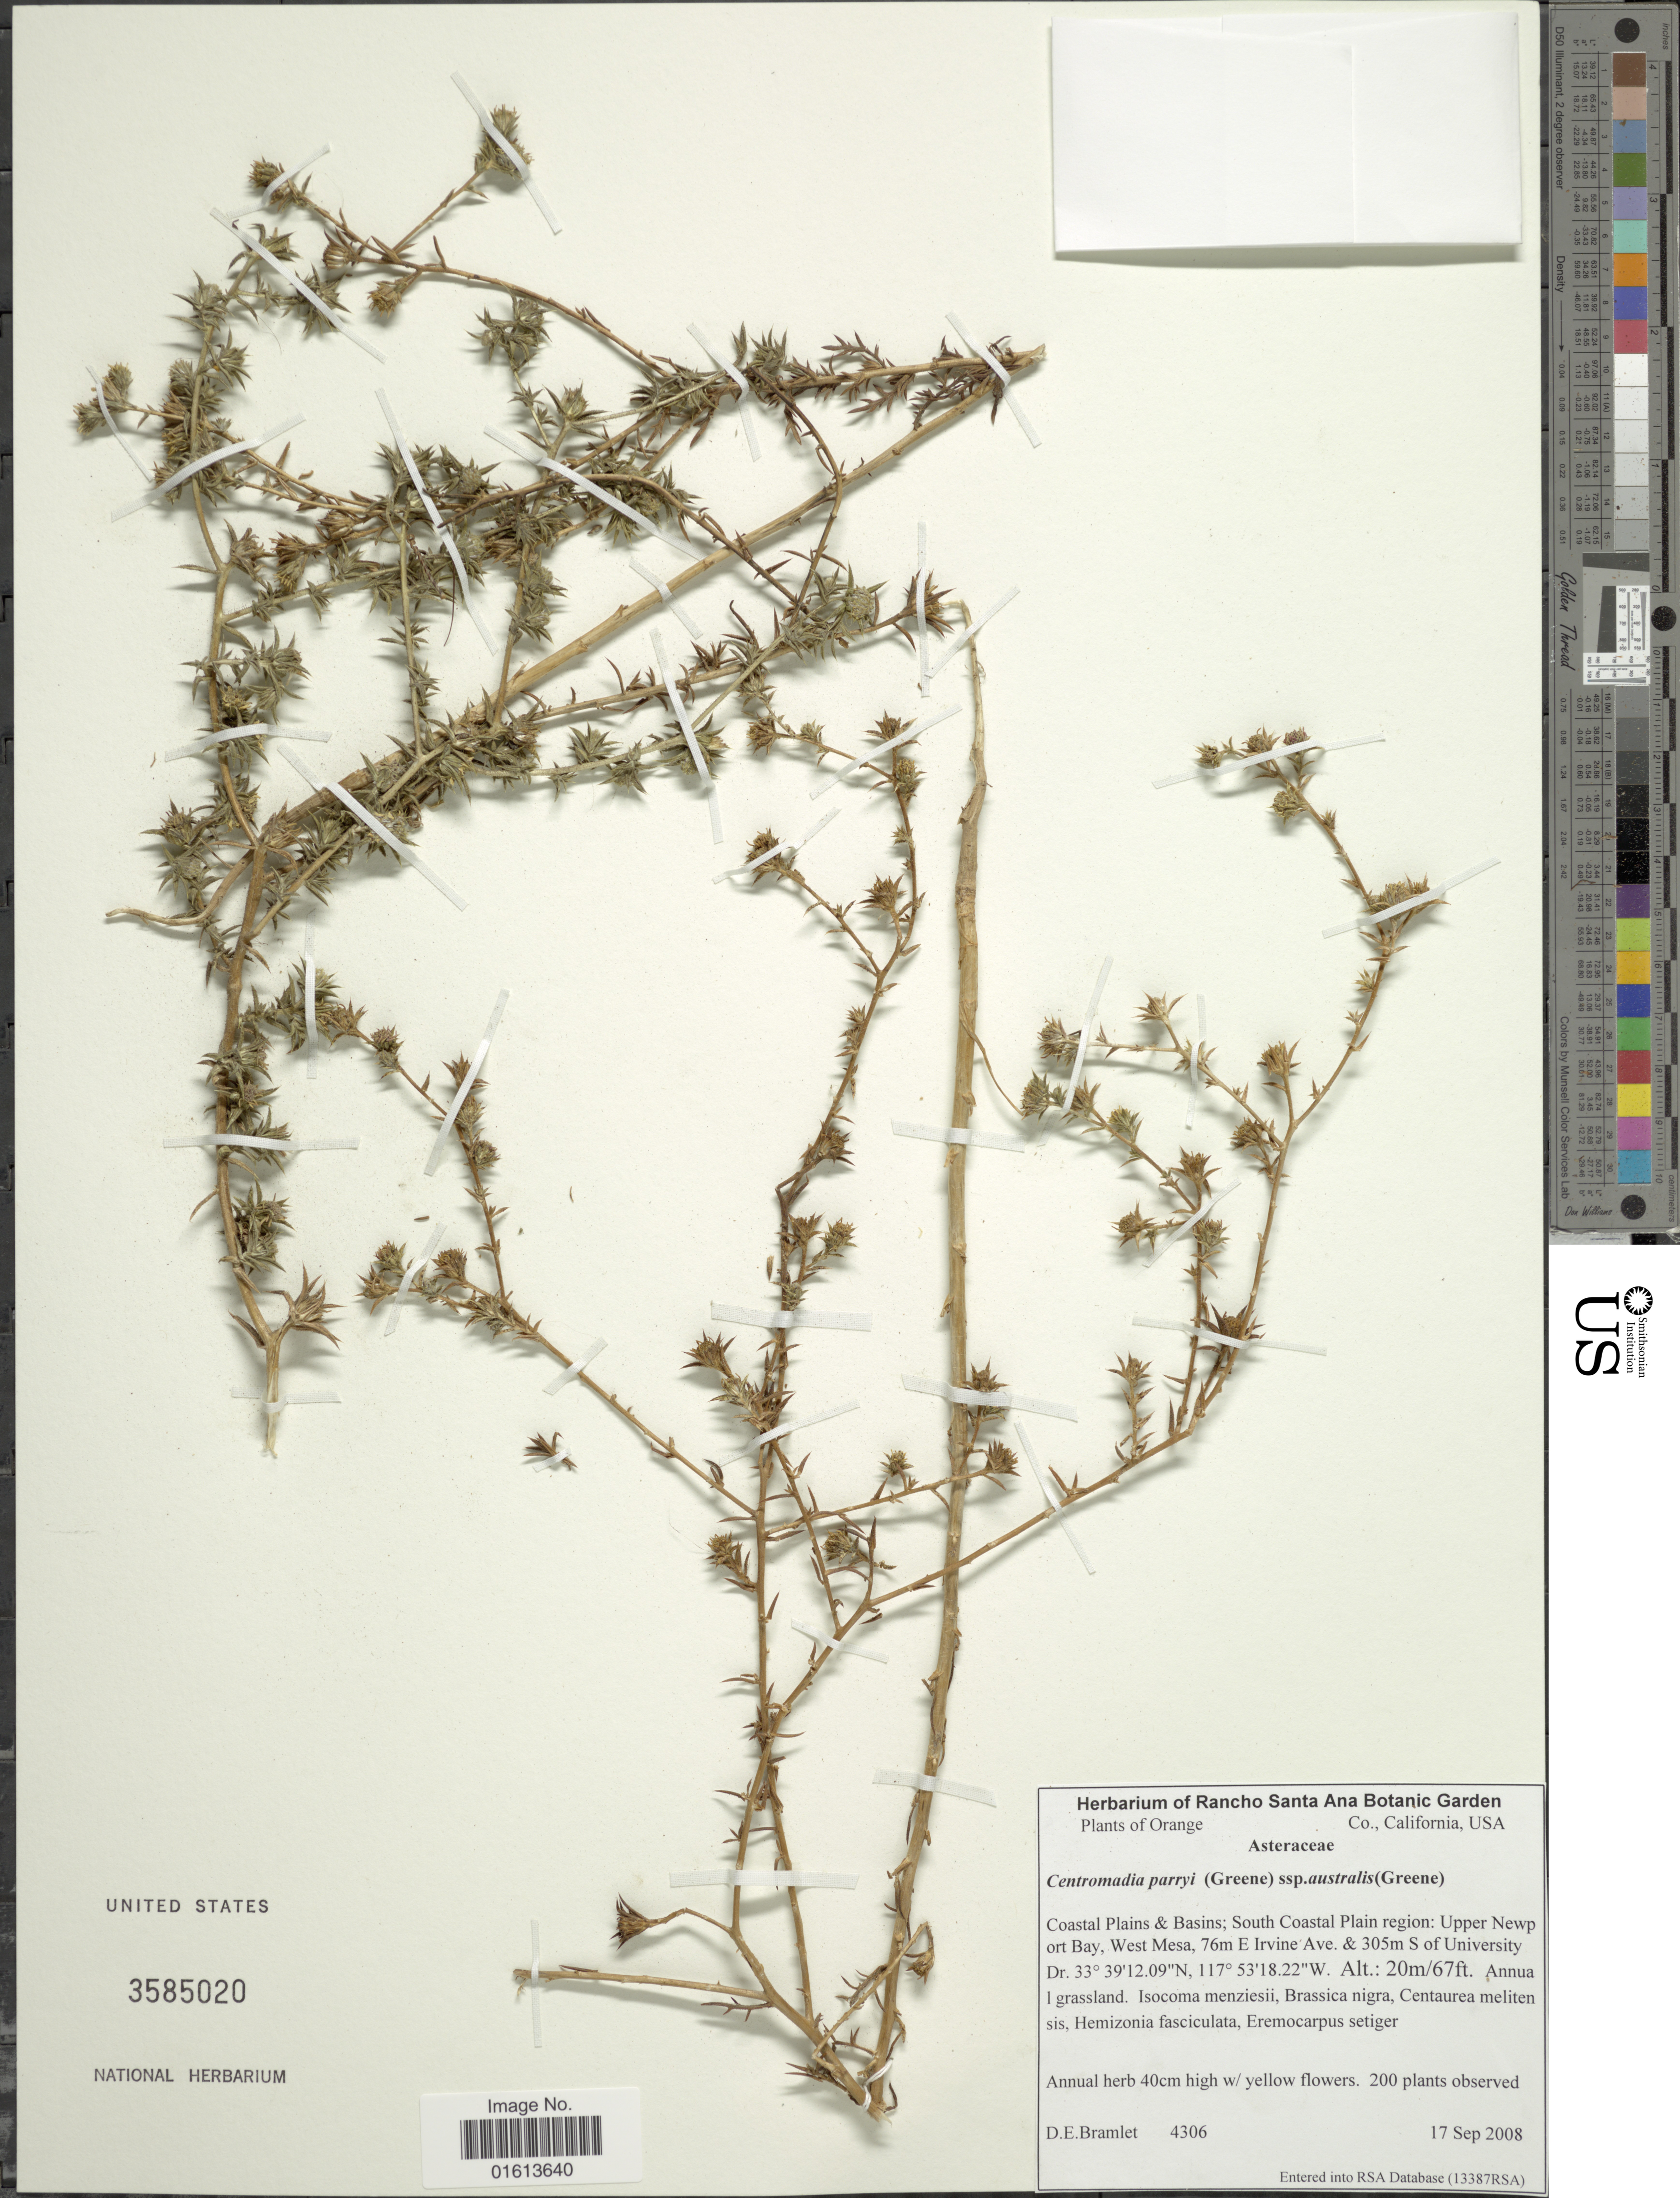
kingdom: Plantae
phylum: Tracheophyta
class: Magnoliopsida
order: Asterales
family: Asteraceae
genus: Centromadia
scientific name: Centromadia parryi subsp. australis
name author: (D.D. Keck) B.G. Baldwin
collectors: Bramlet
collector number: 4306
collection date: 2008-09-17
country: United States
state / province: California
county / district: Orange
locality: Santa Ana, Orange Co., California, USA Coastal Plains & Basins; South Coastal Plain region: upper Newport Bay, West Mesa 76m E Irvine Ave. & 305 m S of University Dr,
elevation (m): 20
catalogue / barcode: US 3585020